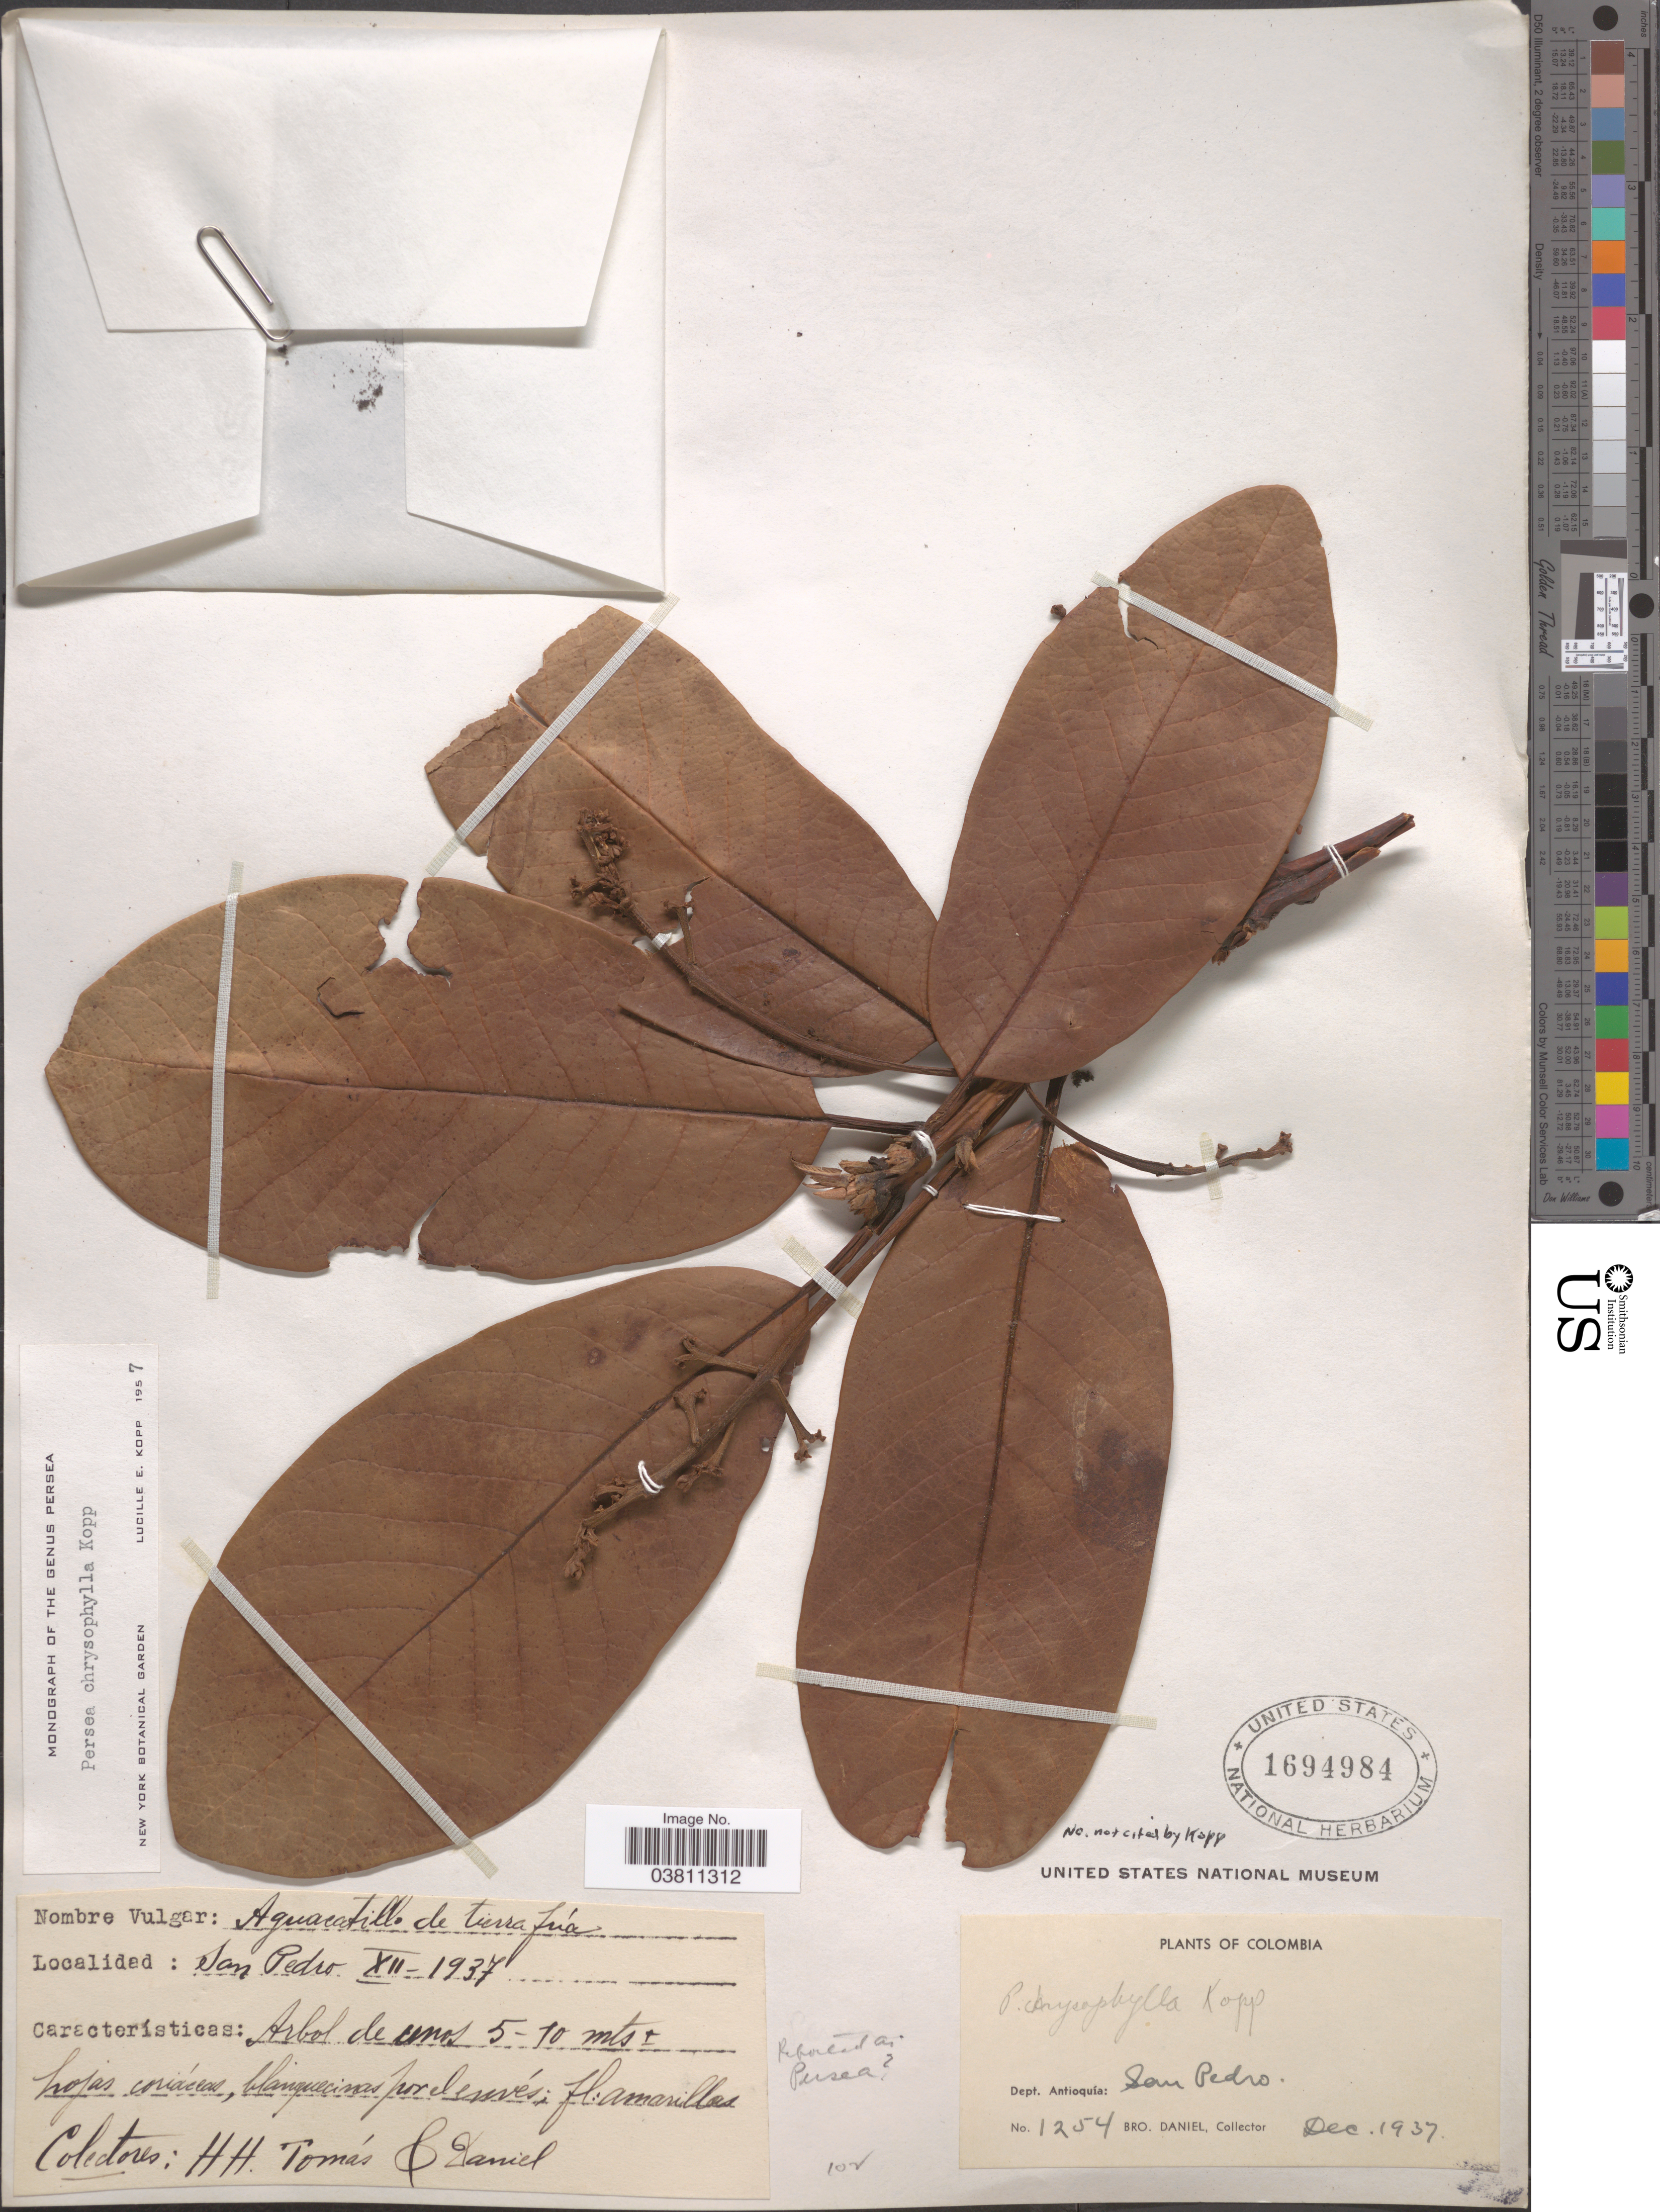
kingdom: Plantae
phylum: Tracheophyta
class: Magnoliopsida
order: Laurales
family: Lauraceae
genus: Persea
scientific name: Persea chrysophylla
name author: L.E. Kopp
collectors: H. Tomas & Bro. Daniel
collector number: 1254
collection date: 1937-12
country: Colombia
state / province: Antioquia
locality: Dept. Antioquia: San Pedro.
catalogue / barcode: US 1694984